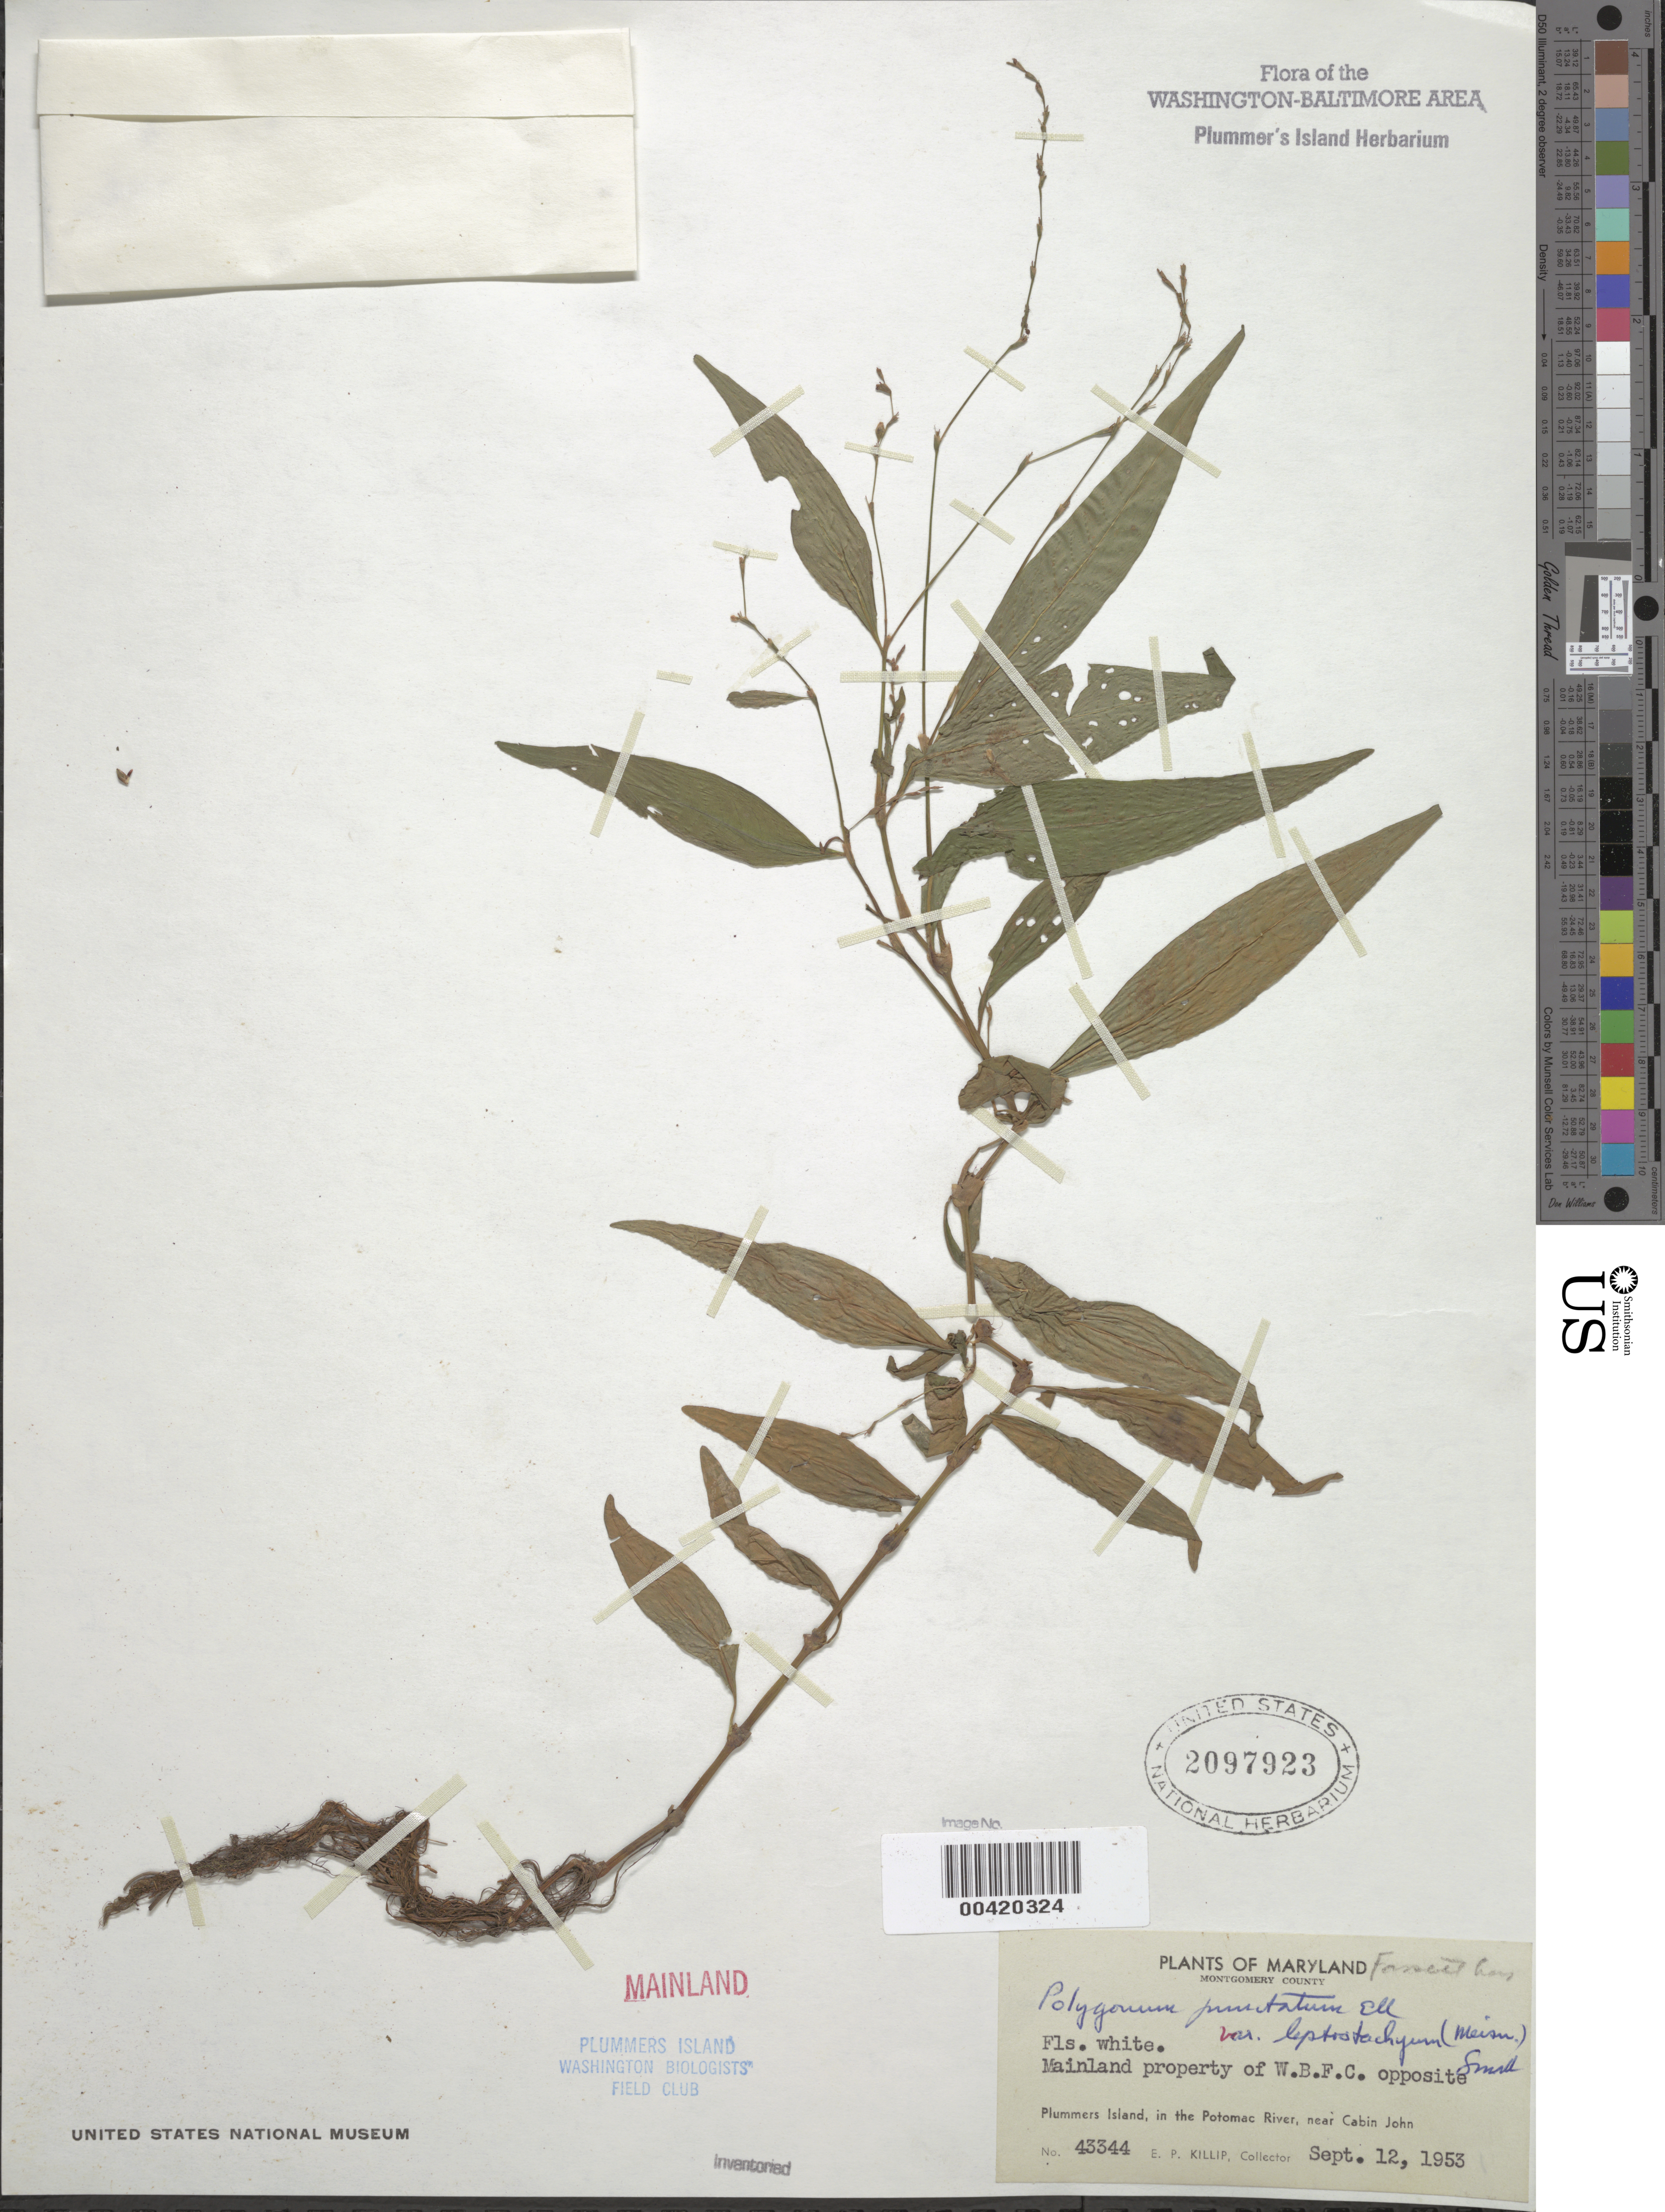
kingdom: Plantae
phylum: Tracheophyta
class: Magnoliopsida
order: Caryophyllales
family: Polygonaceae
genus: Persicaria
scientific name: Persicaria punctata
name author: (Elliott) Small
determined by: Atha, D. E.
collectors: E. P. Killip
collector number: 43344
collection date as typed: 12 Sep 1953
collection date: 1953-09-12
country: United States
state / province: Maryland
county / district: Montgomery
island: Plummers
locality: Plummer's Island C. & O. Canal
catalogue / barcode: US 2097923